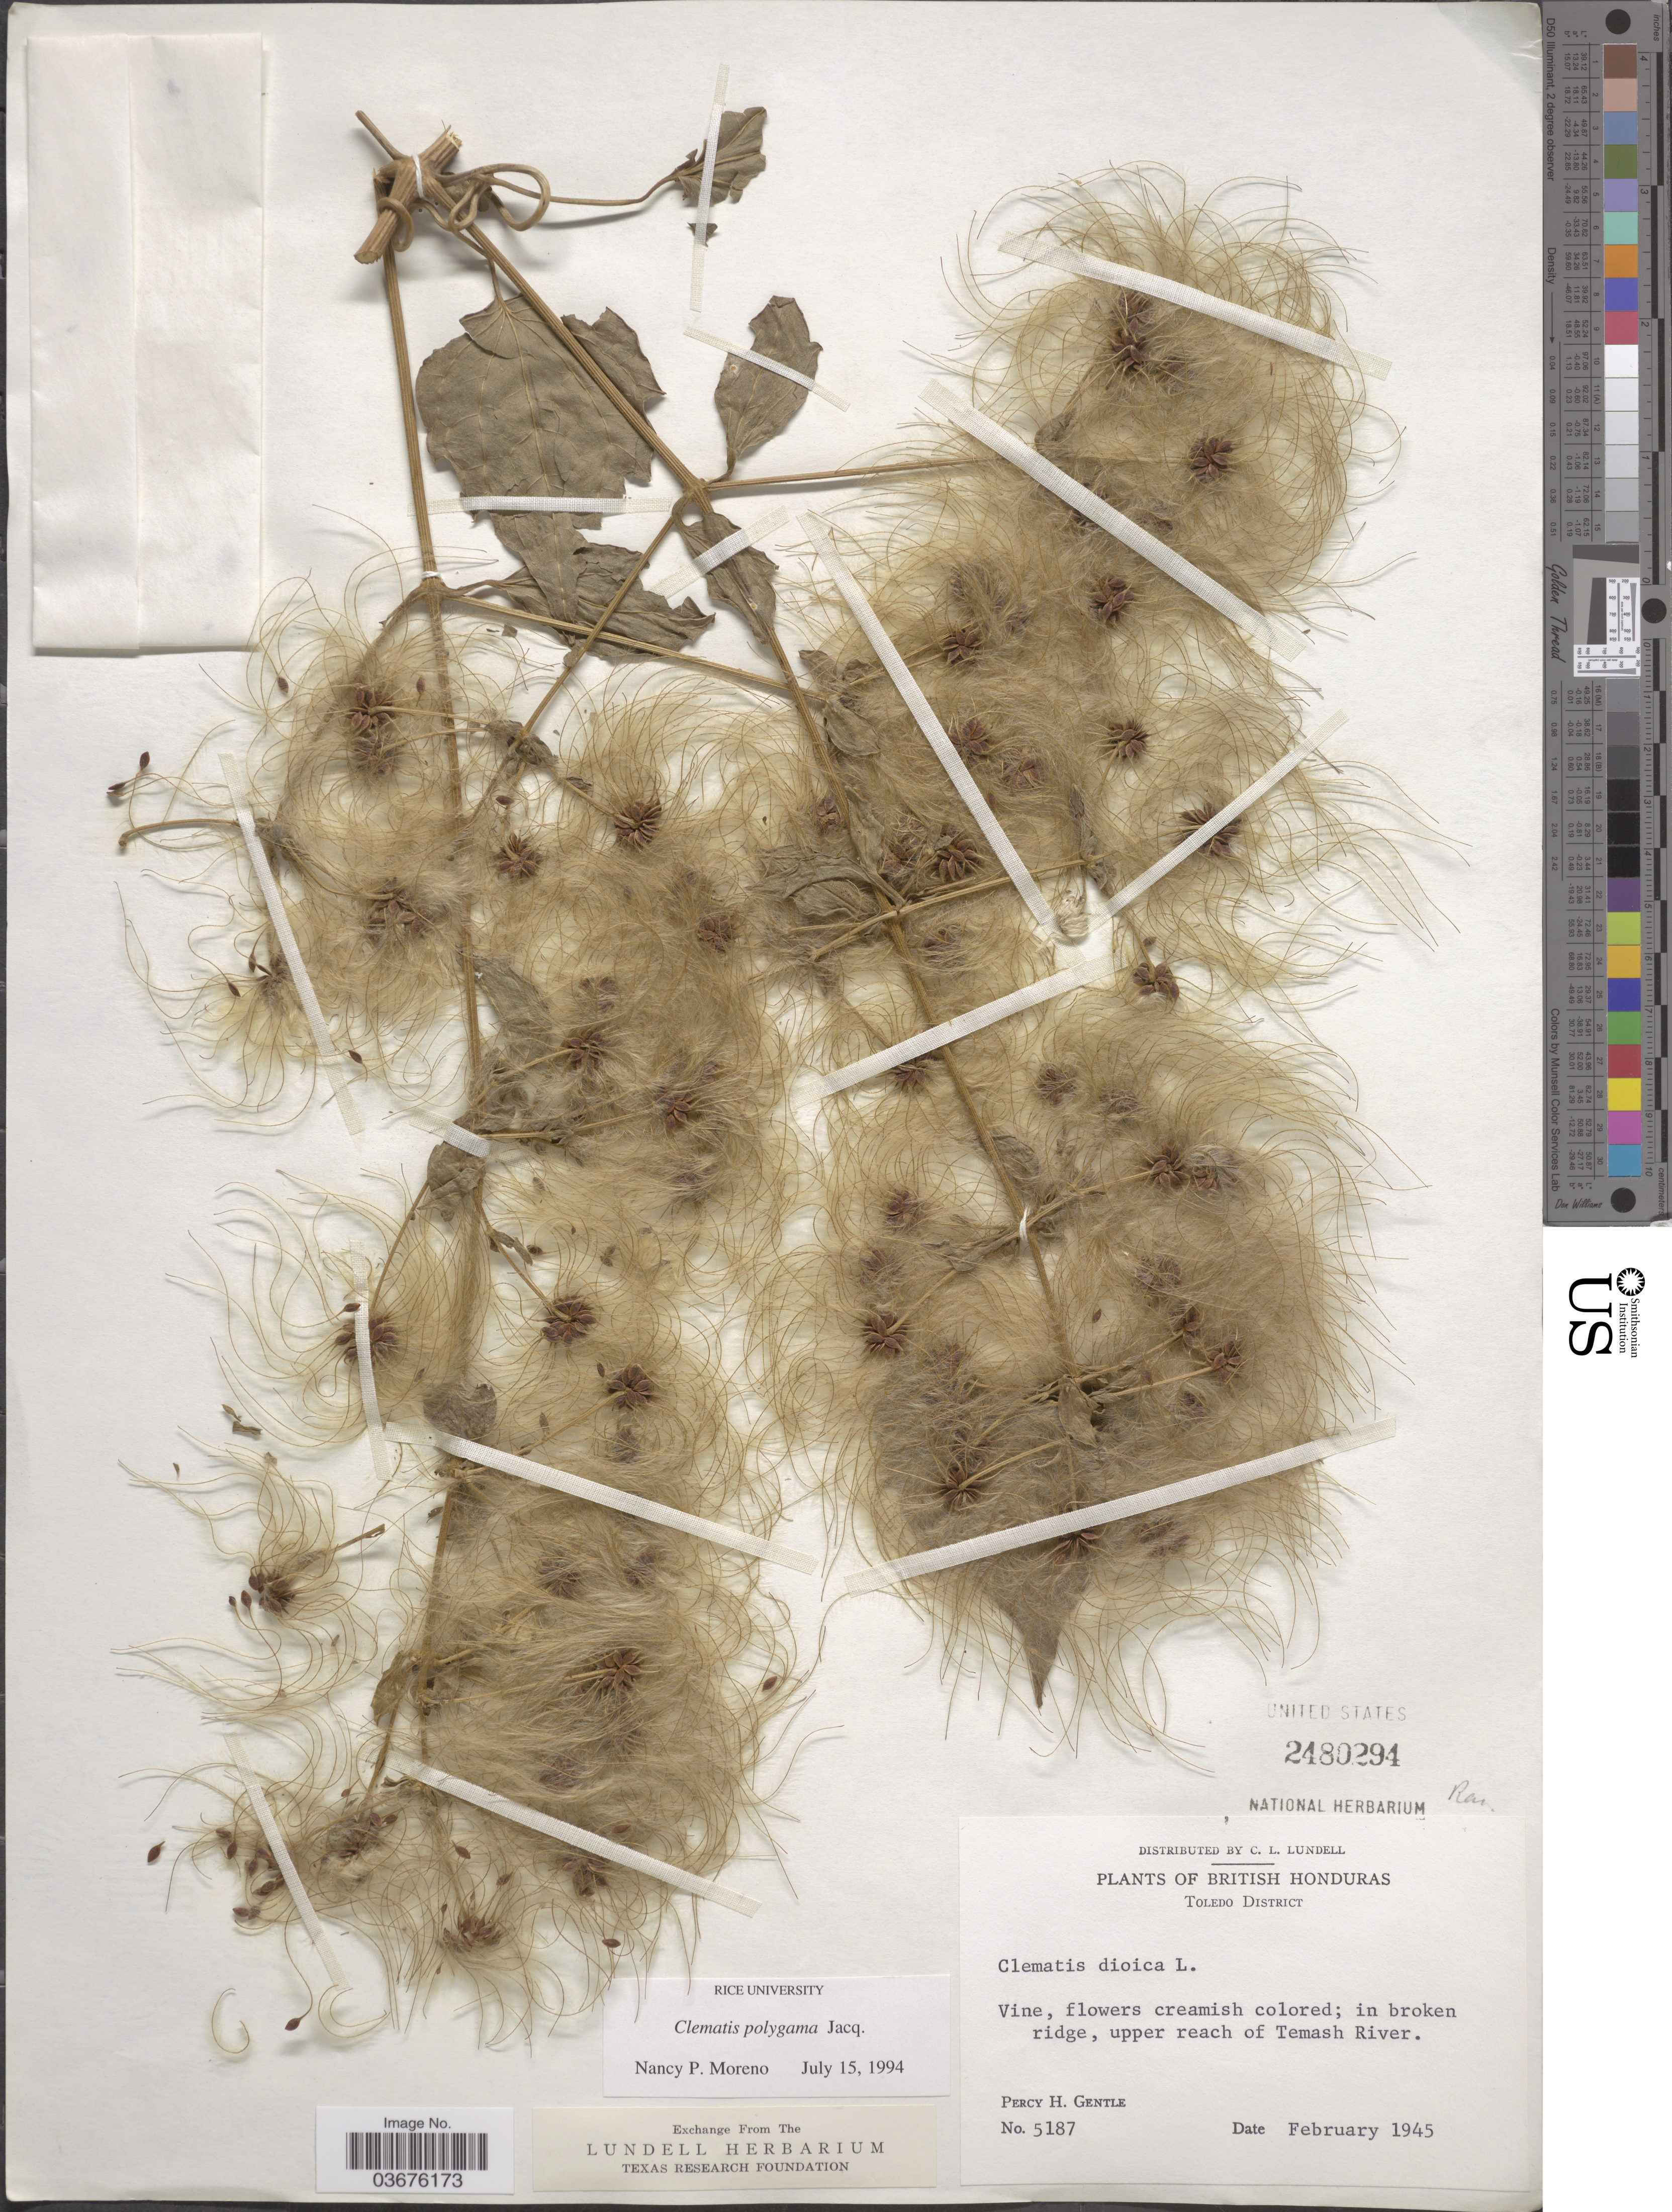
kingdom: Plantae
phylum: Tracheophyta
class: Magnoliopsida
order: Ranunculales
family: Ranunculaceae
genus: Clematis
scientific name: Clematis polygama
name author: Jacq.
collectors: P. H. Gentle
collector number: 5187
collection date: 1945-02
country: Belize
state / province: Toledo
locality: British Honduras, Toledo District. Upper reach of Temash River.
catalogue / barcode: US 2480294